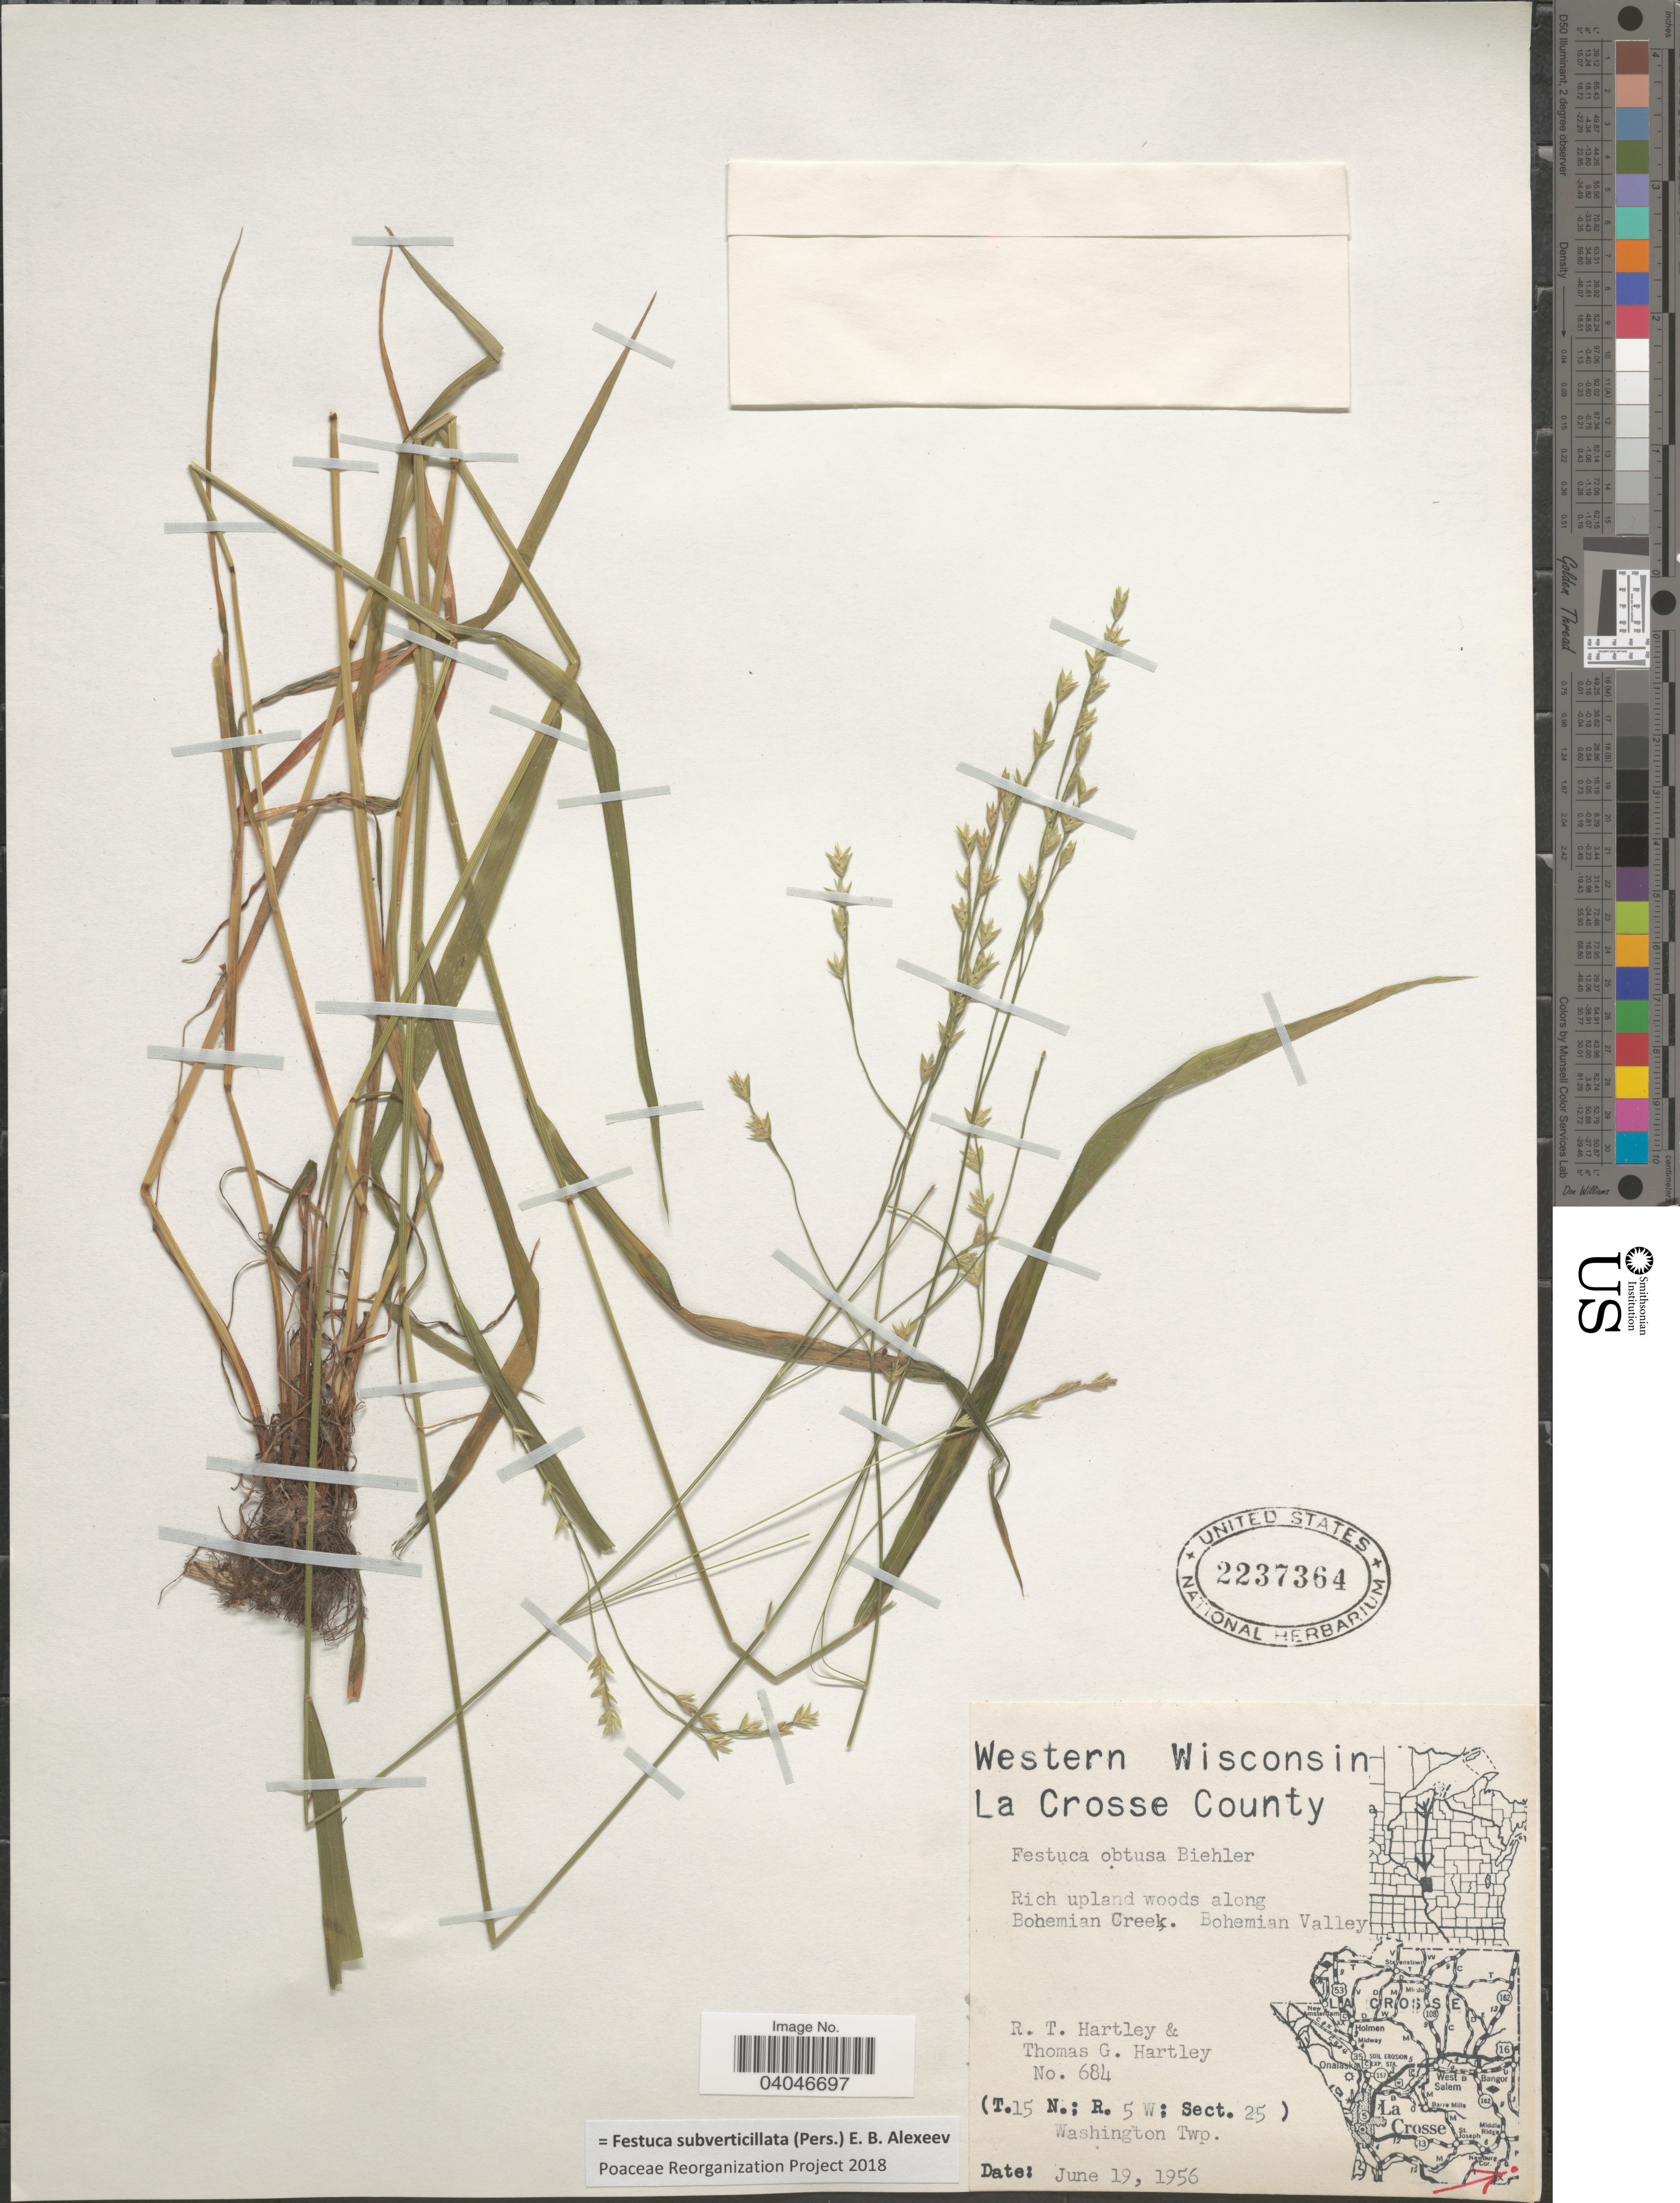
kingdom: Plantae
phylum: Tracheophyta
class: Liliopsida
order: Poales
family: Poaceae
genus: Festuca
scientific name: Festuca subverticillata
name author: (Pers.) E.B. Alexeev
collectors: R. T. Hartley & T. G. Hartley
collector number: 684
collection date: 1956-06-19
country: United States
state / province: Wisconsin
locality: Western Wisconsin in La Crosse County. Rich upland woods along Bohemian Creek. Bohemian Valley. (T.15 N.; R. 5 W; Sect. 25).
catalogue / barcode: US 2237364